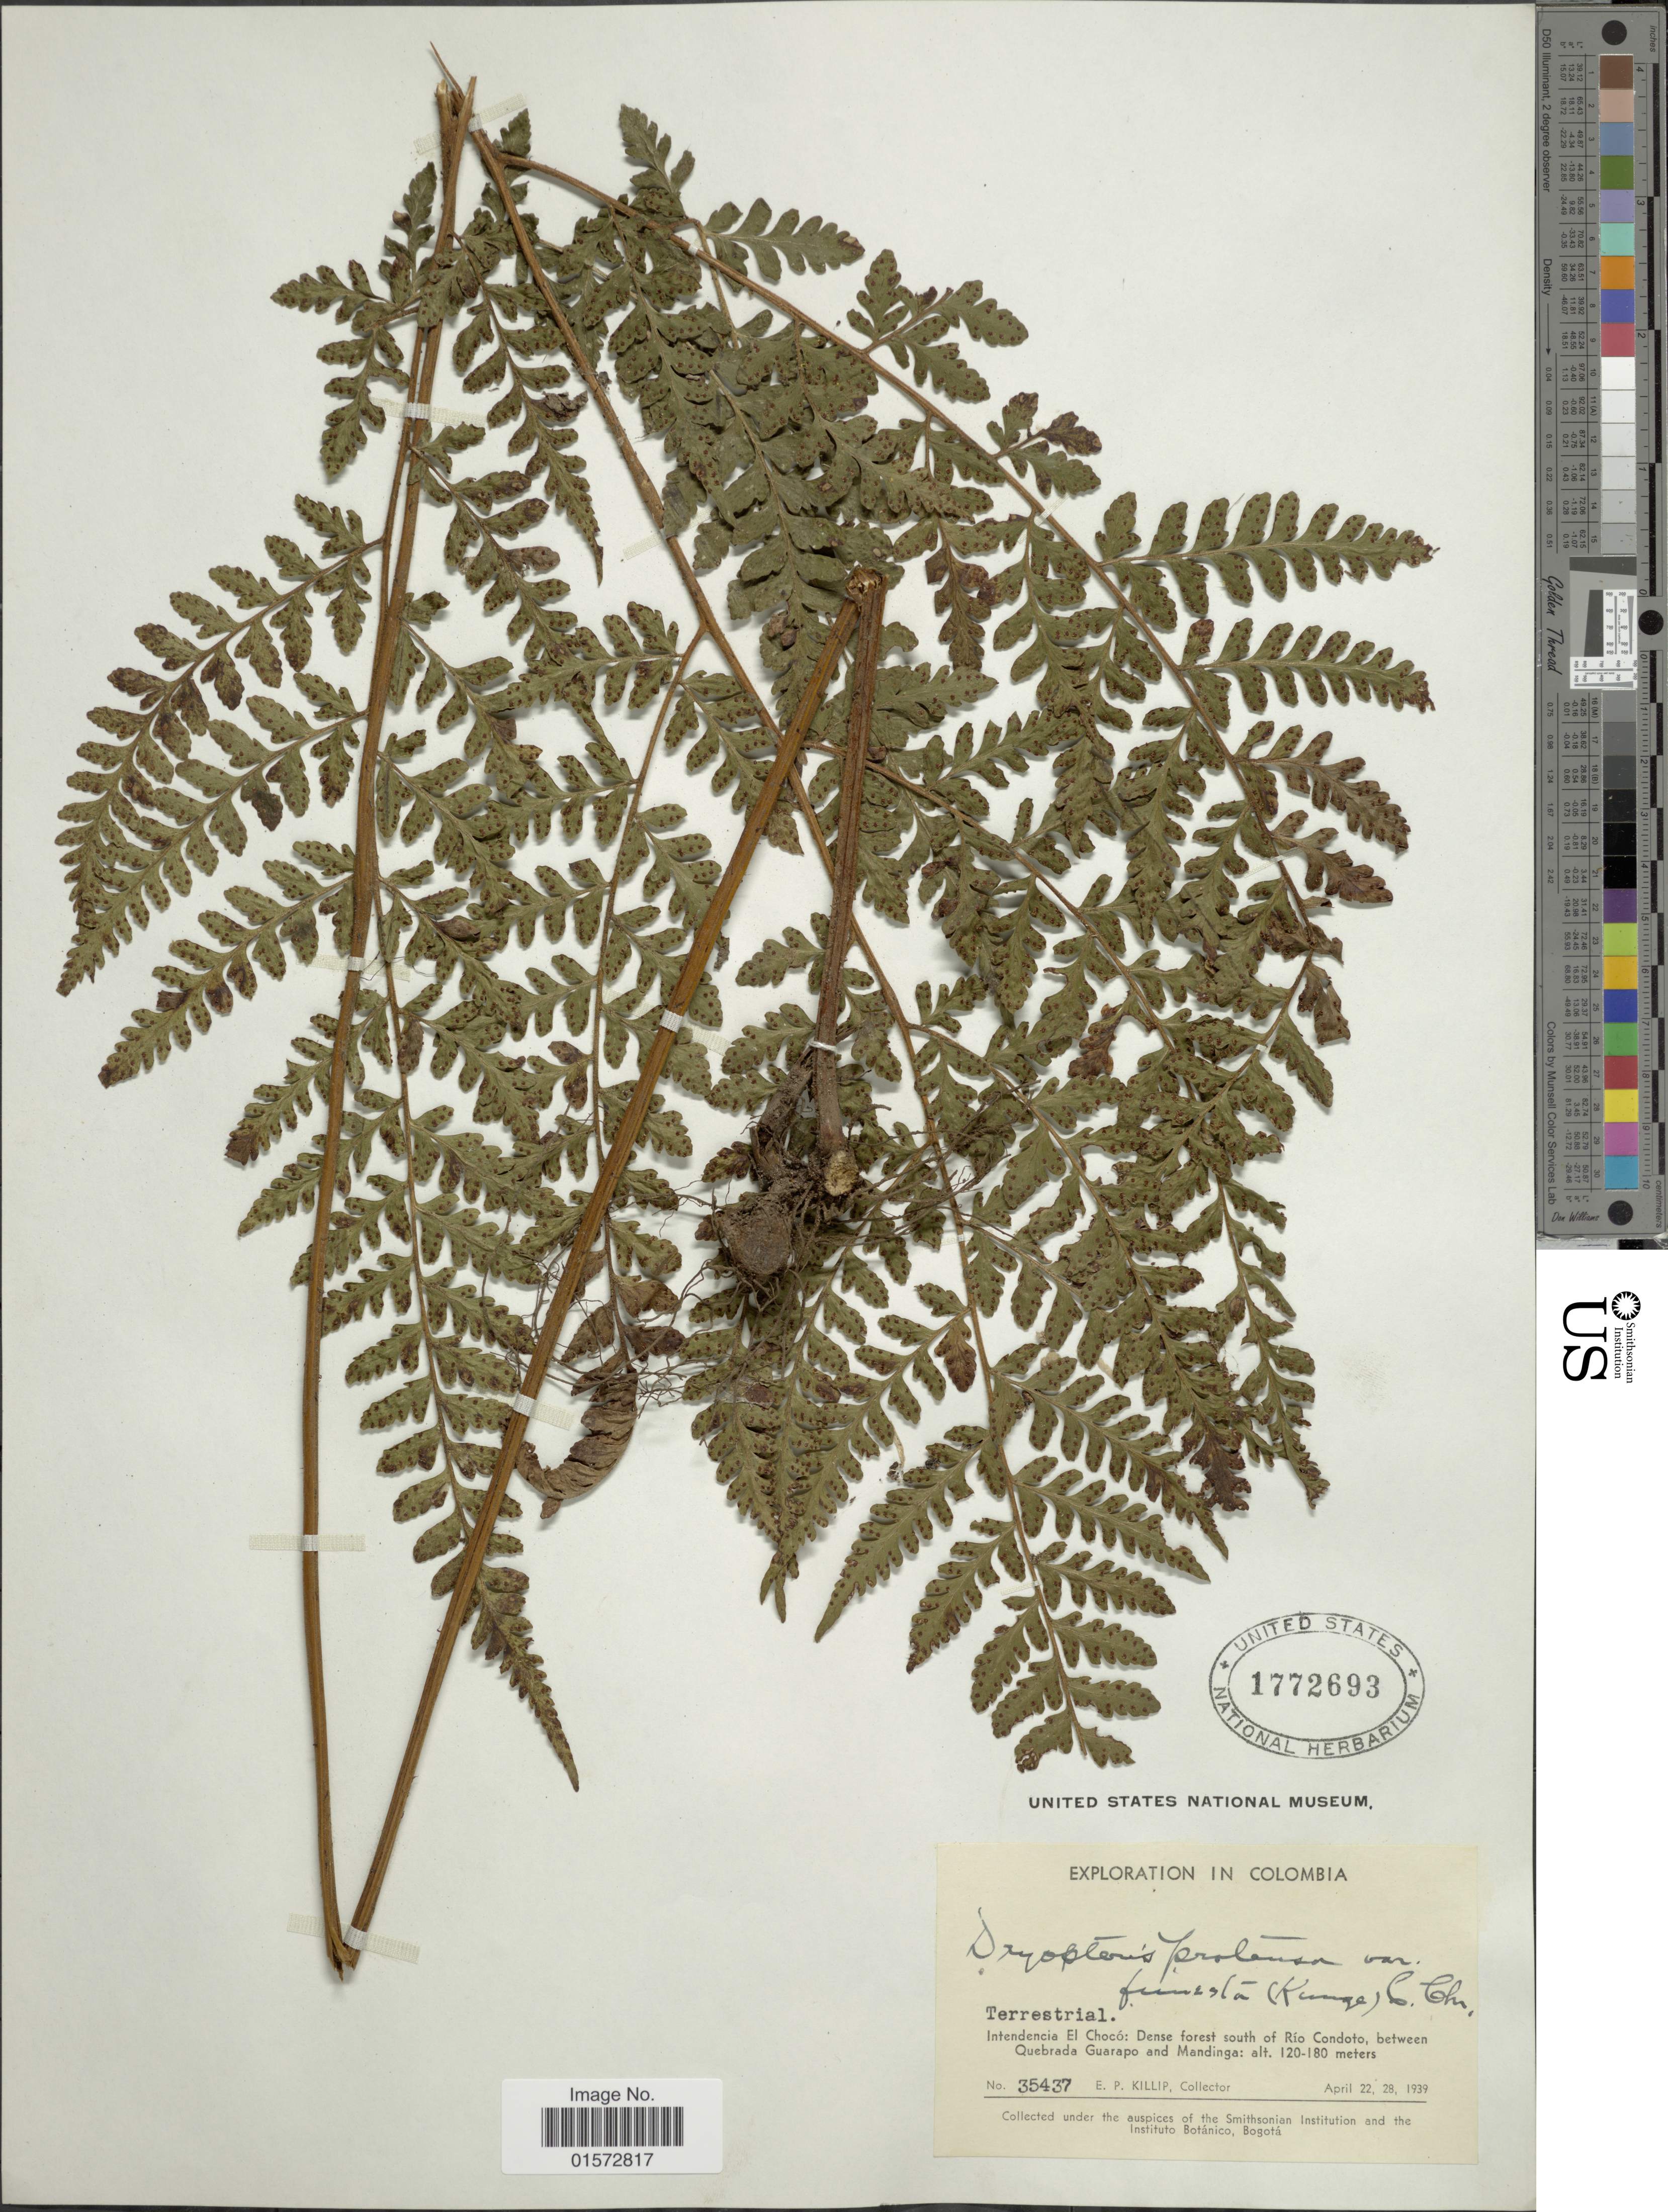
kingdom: Plantae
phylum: Tracheophyta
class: Polypodiopsida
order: Polypodiales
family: Tectariaceae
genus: Triplophyllum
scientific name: Triplophyllum funestum var. funestum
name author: (Kunze) Holttum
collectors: E. P. Killip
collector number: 35437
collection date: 1939-04-22/1939-04-28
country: Colombia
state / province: Chocó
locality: Dense forest south of Río Condoto, between Quebrada Guarapo and Mandinga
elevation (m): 120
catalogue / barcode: US 1772693